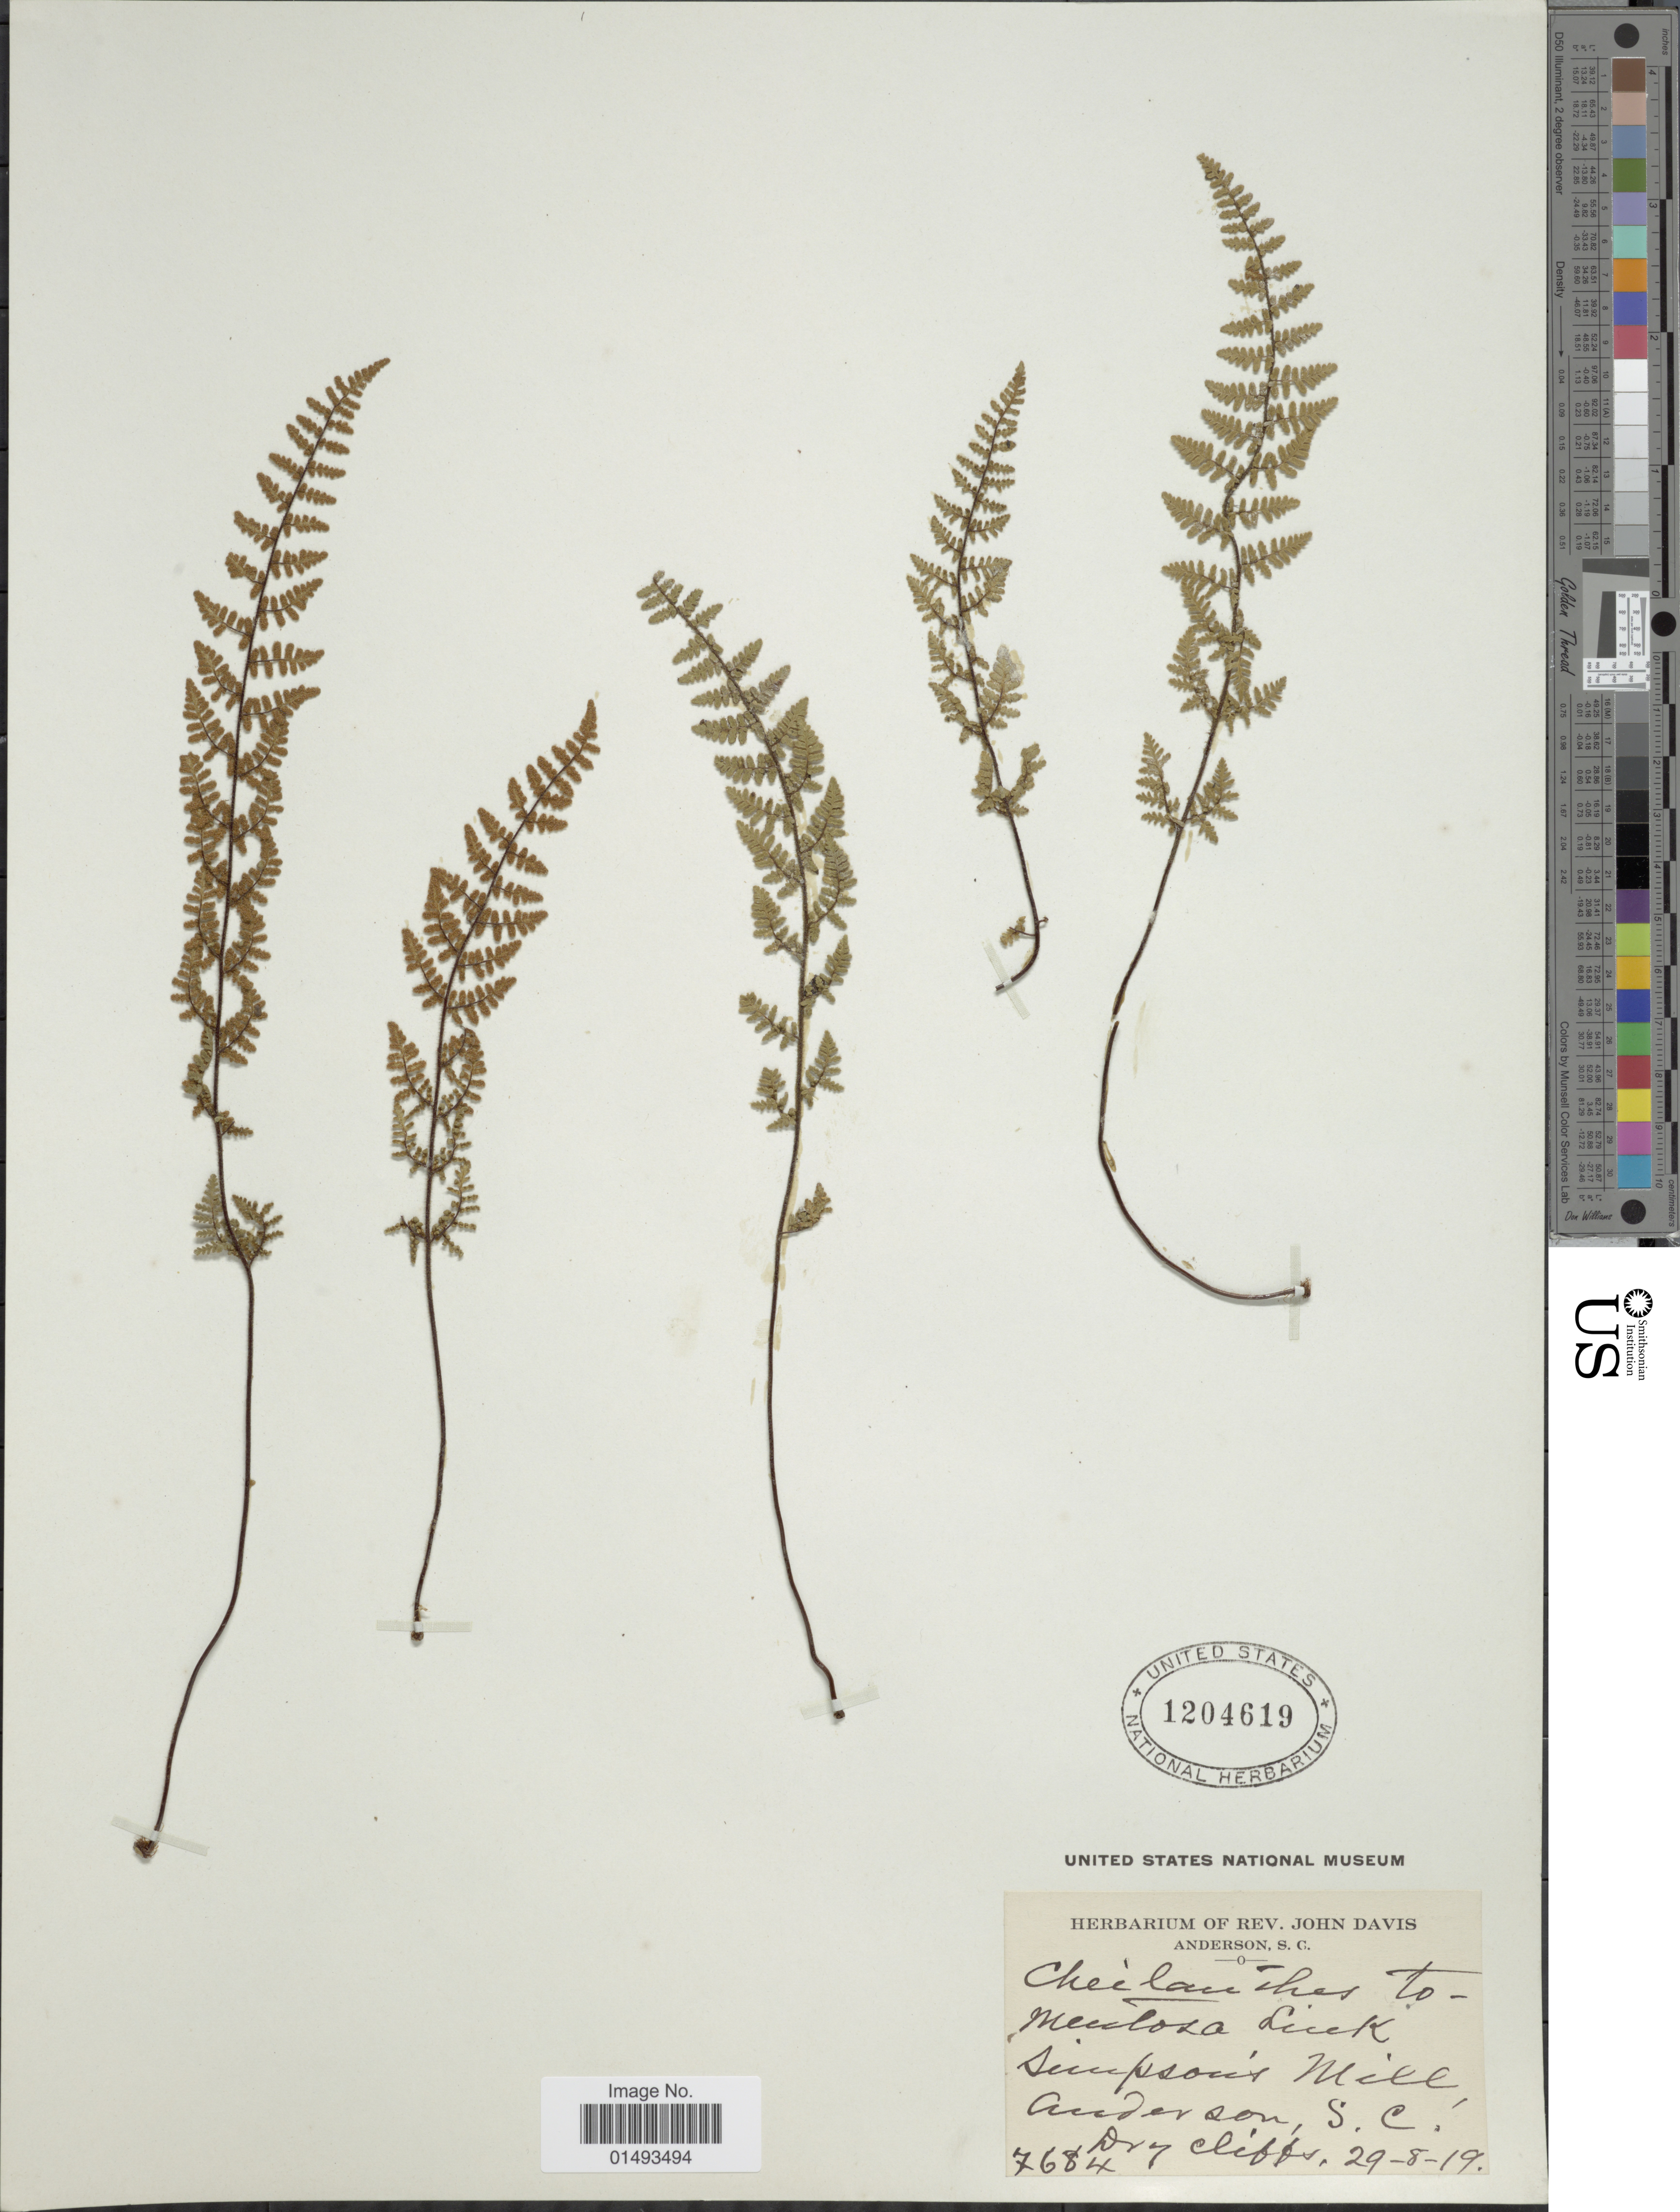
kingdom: Plantae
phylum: Tracheophyta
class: Polypodiopsida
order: Polypodiales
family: Pteridaceae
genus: Myriopteris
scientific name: Myriopteris lanosa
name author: (Michx.) Grusz & Windham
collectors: ex herb. J. Davis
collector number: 7684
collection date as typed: Transcribed d/m/y: 29/8/19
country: United States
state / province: South Carolina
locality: Meuloza Lick simpsons Mill, Anderson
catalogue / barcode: US 1204619